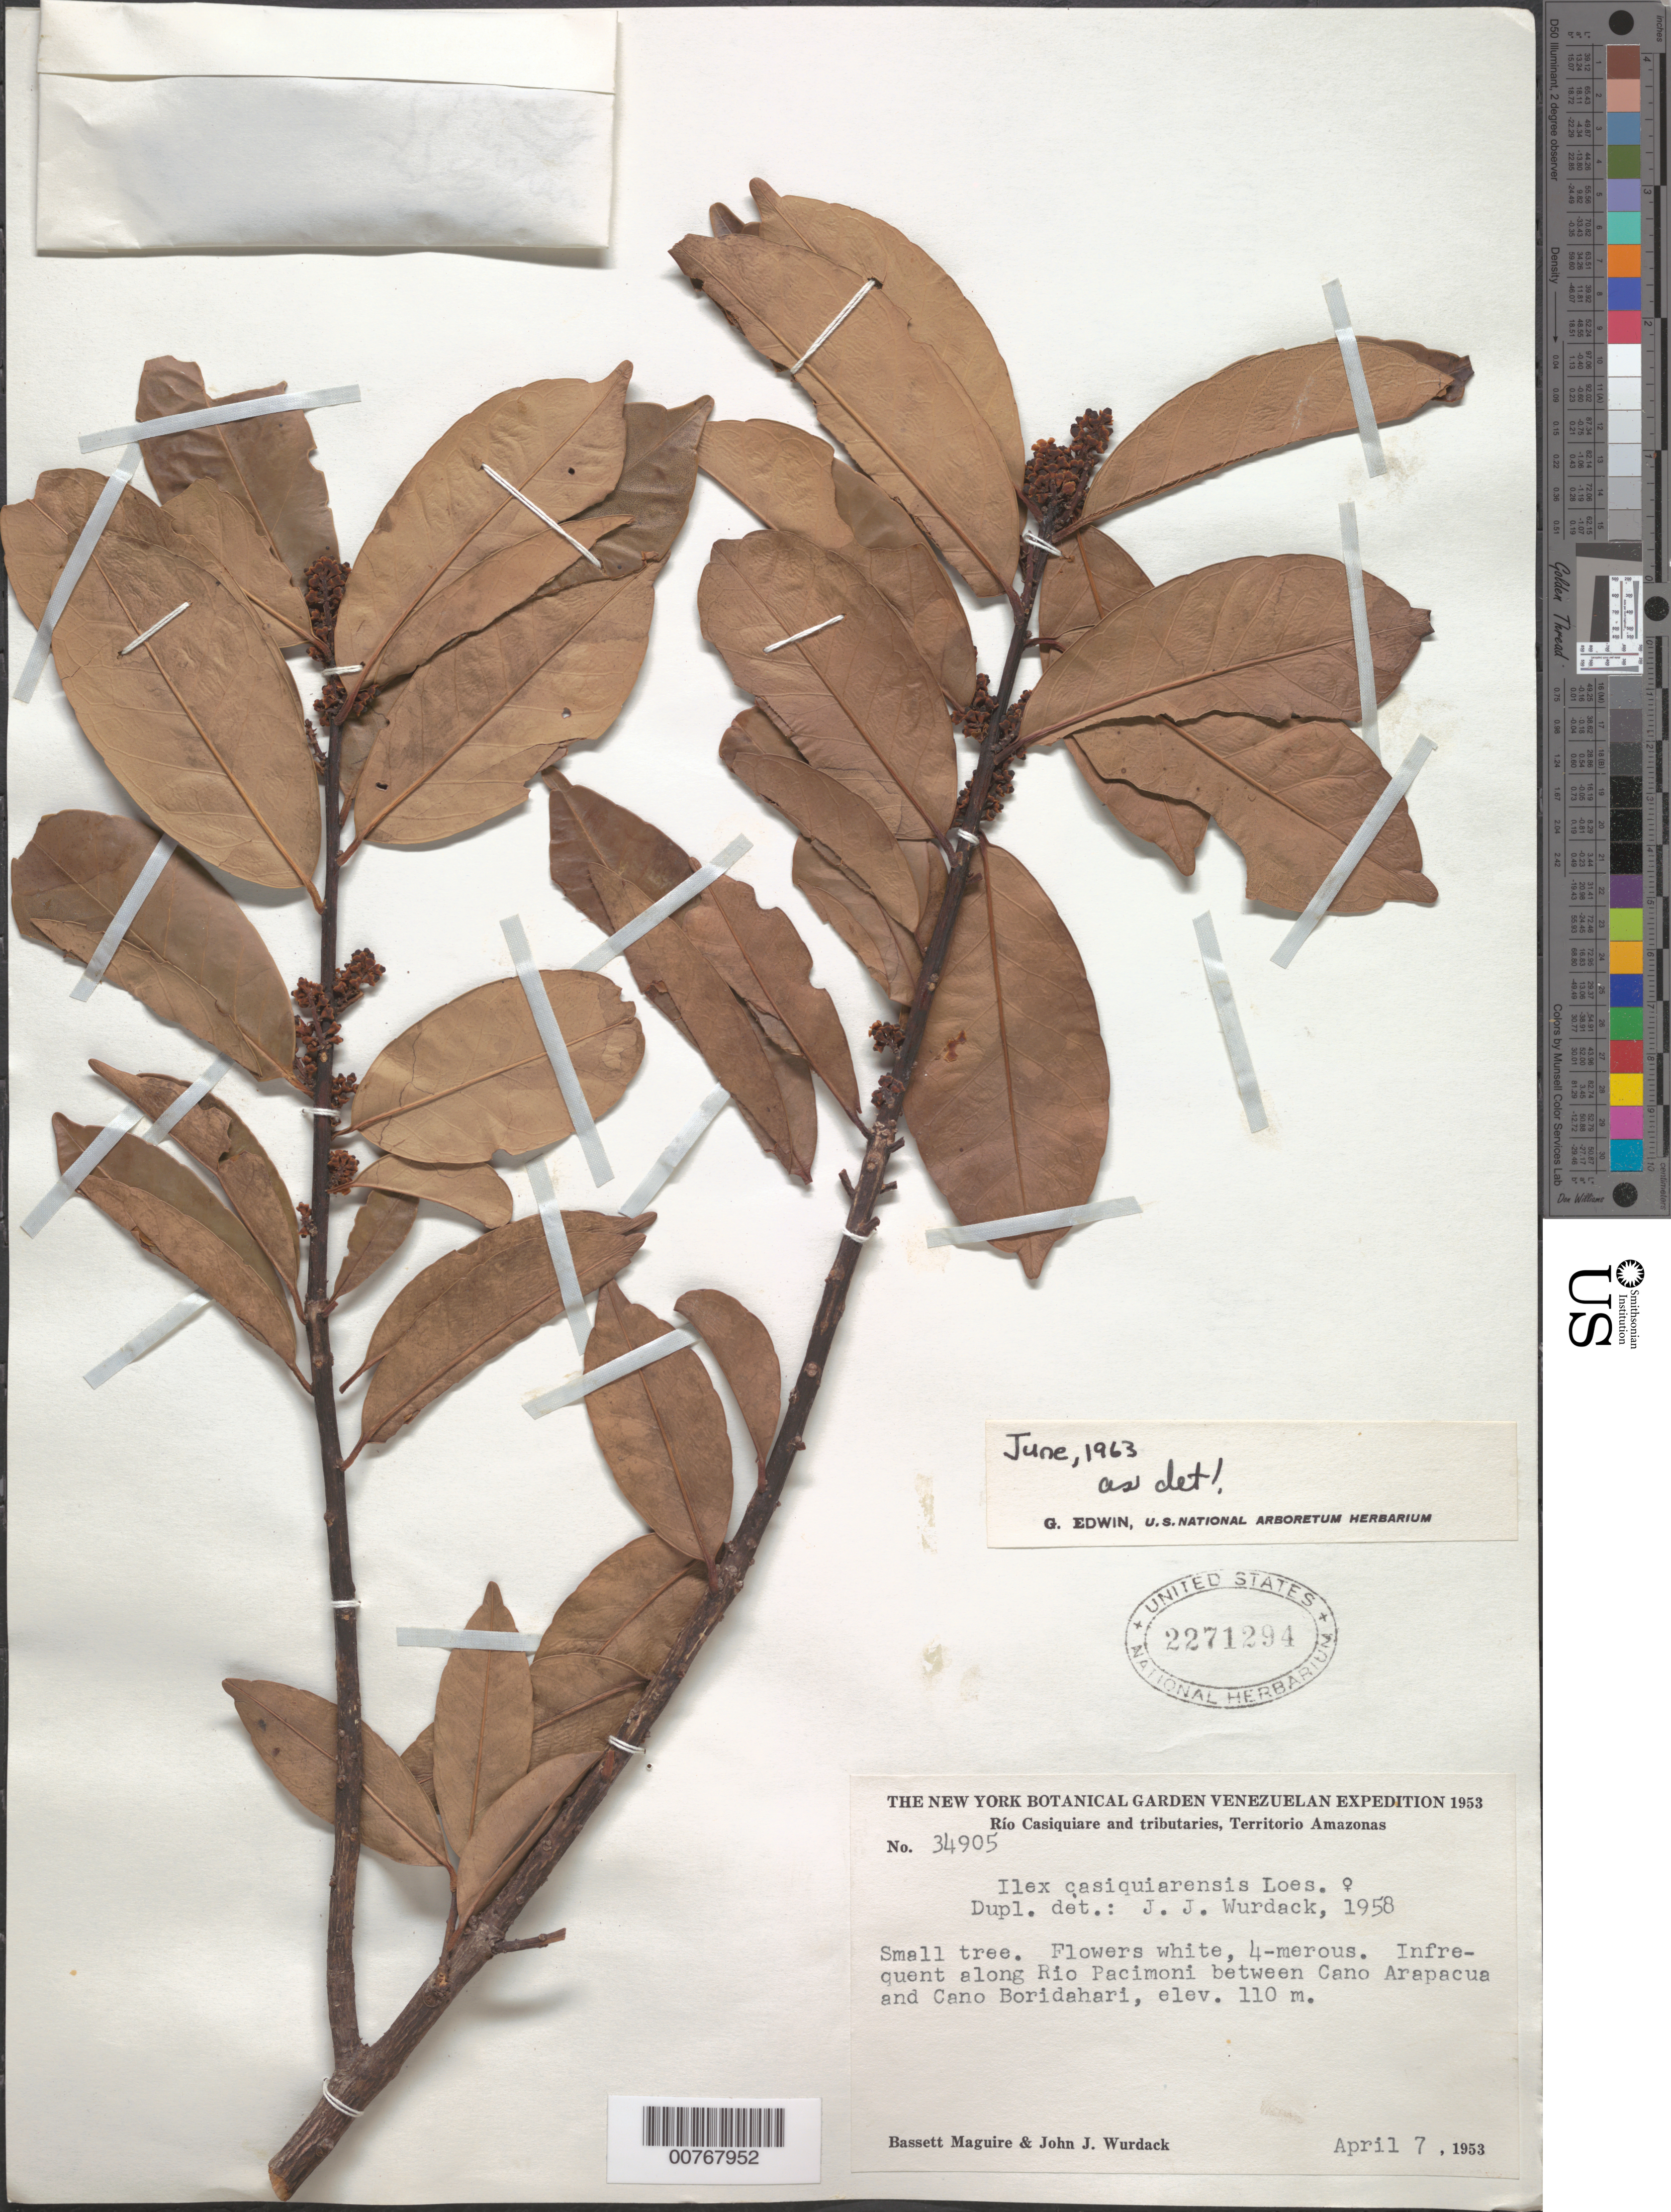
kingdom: Plantae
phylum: Tracheophyta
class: Magnoliopsida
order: Aquifoliales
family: Aquifoliaceae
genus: Ilex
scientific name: Ilex casiquiarensis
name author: Loes.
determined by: Edwin, G.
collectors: B. Maguire & J. J. Wurdack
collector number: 34905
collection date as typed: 7-Apr-53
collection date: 1953-04-07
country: Venezuela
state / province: Amazonas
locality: Río Pacimoni, between Caño Arapacua and Caño Boridahari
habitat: Along Río Arapacua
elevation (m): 120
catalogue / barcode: US 2271294